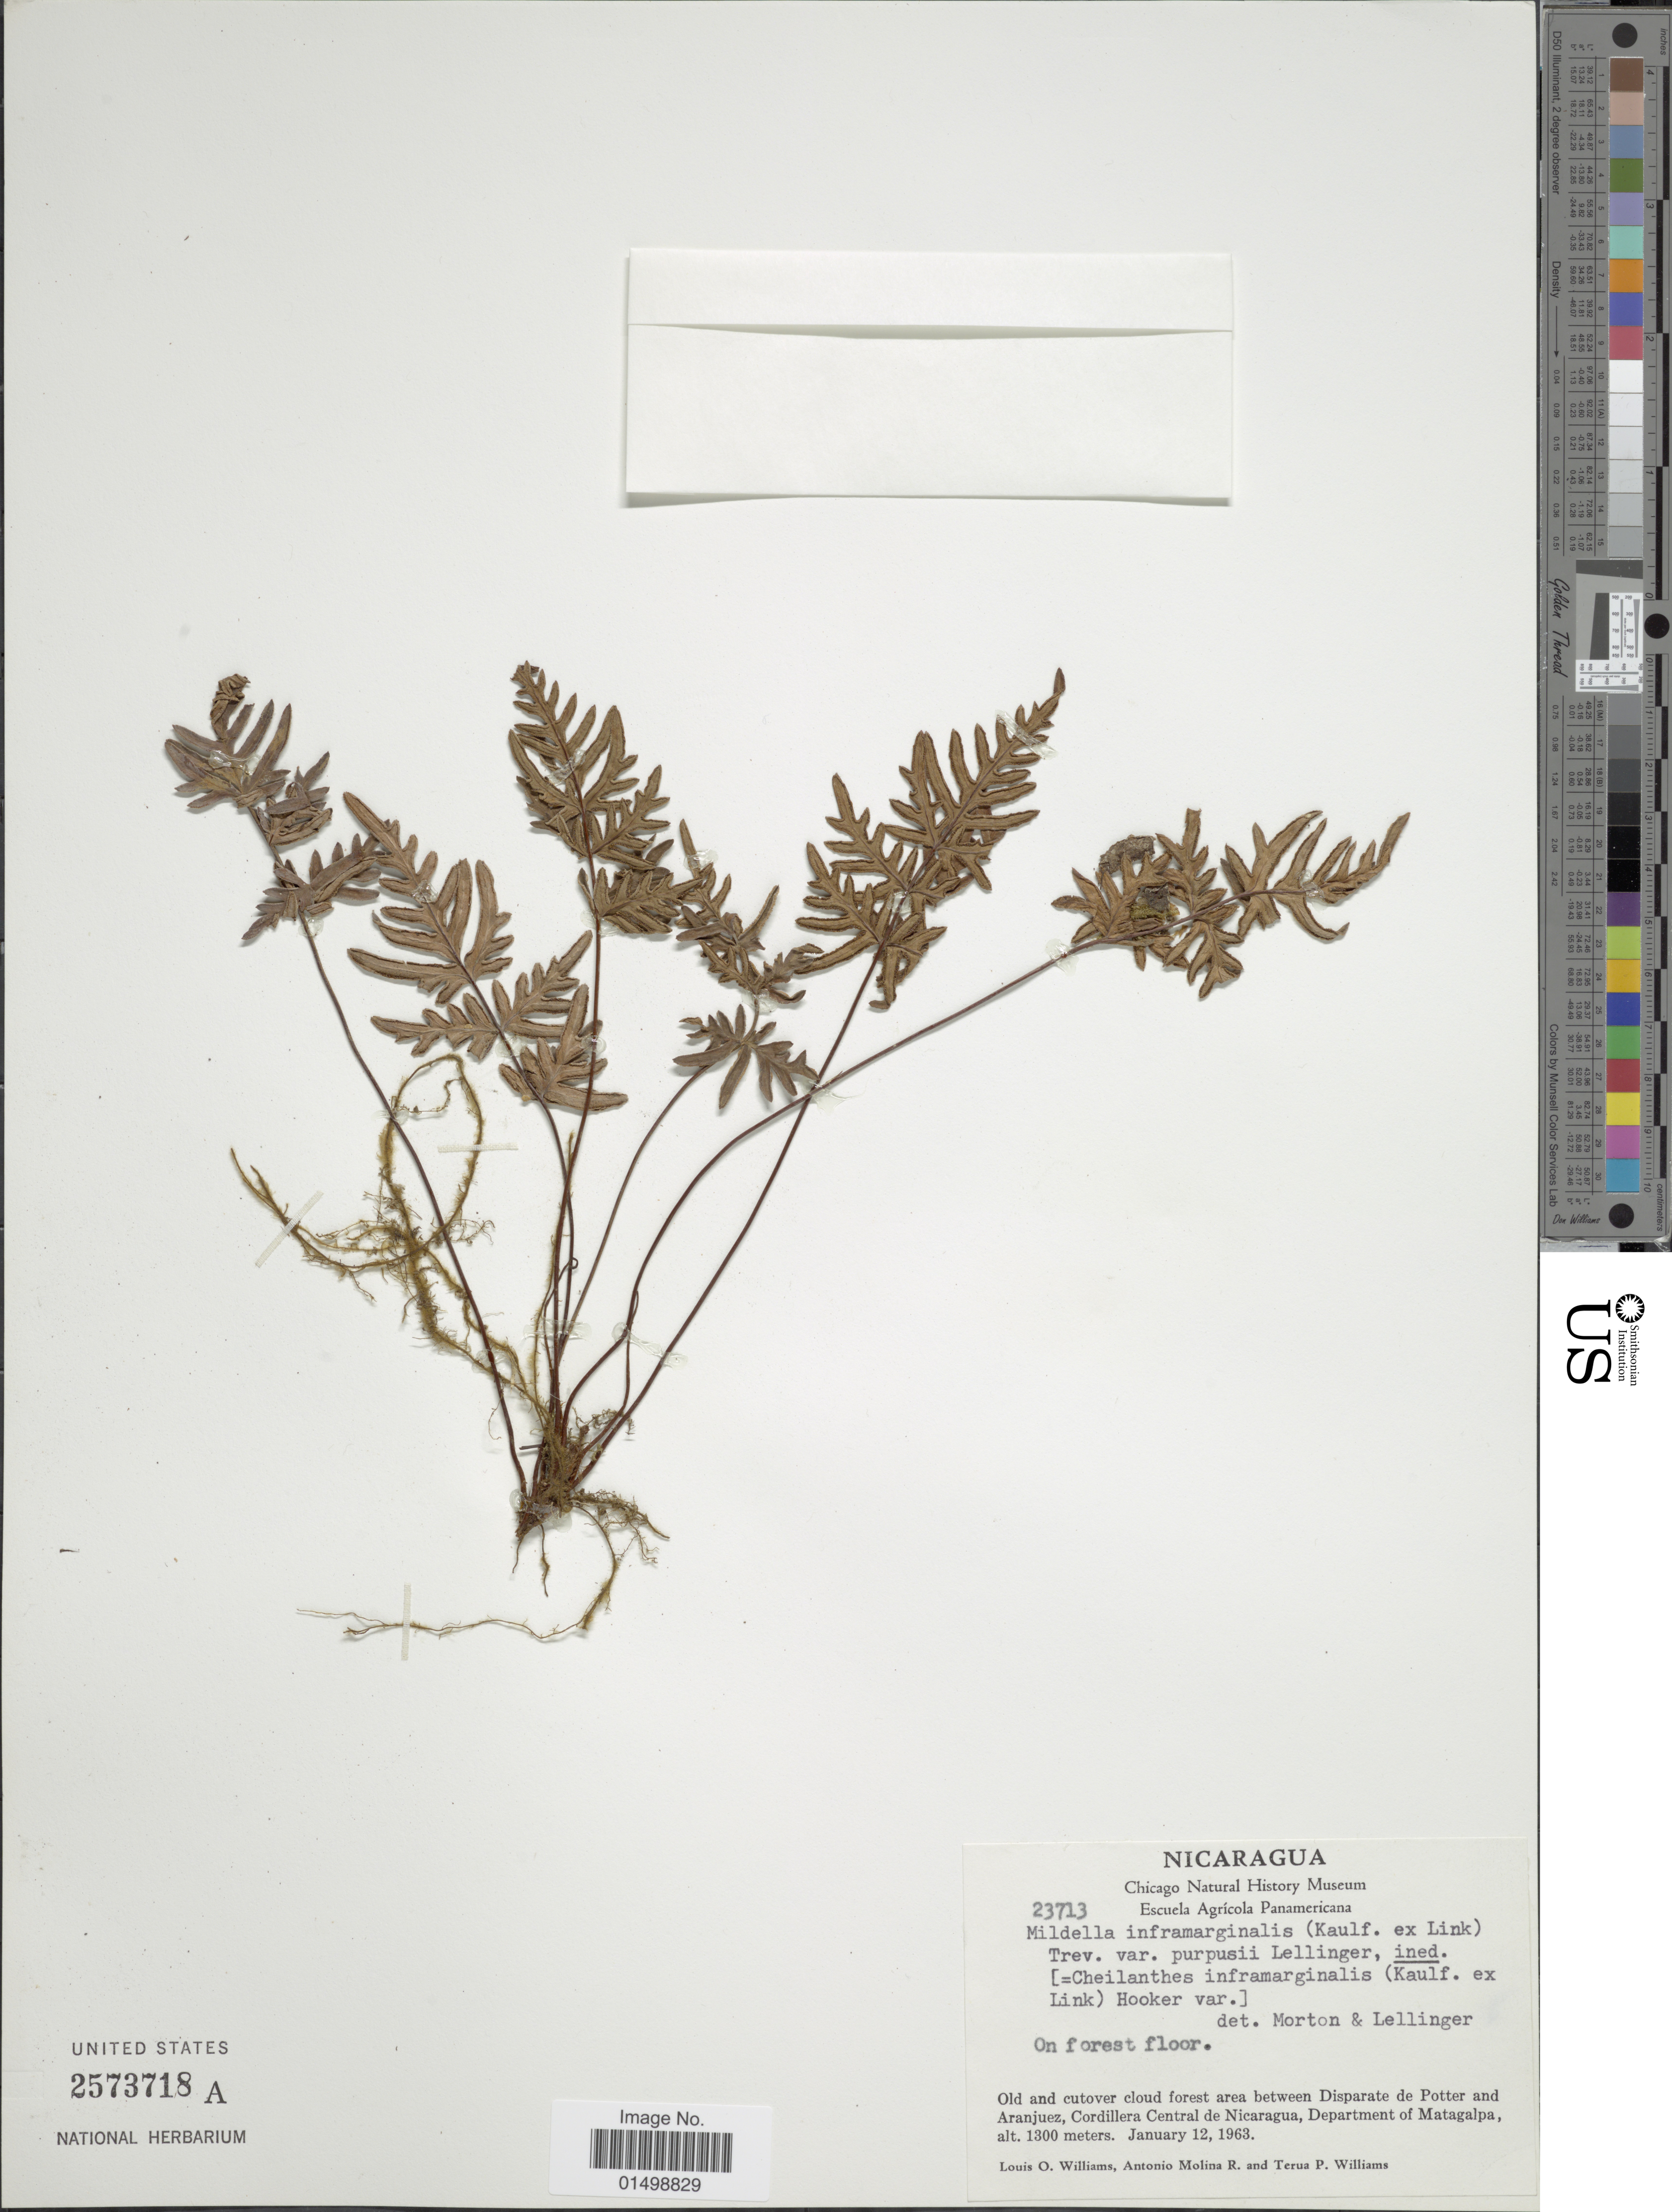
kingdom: Plantae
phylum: Tracheophyta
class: Polypodiopsida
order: Polypodiales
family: Pteridaceae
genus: Cheilanthes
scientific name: Cheilanthes intramarginalis var. intramarginalis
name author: (Kaulf.) Hook.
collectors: L. O. Williams, A. R. Molina & T. P. Williams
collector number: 23713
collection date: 1963-01-12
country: Nicaragua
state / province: Matagalpa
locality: Old and cutover forest area between Disparate de Potter and Aranjuez, Cordillera Central de Nicaragua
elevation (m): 1300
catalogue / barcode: US 2573718A